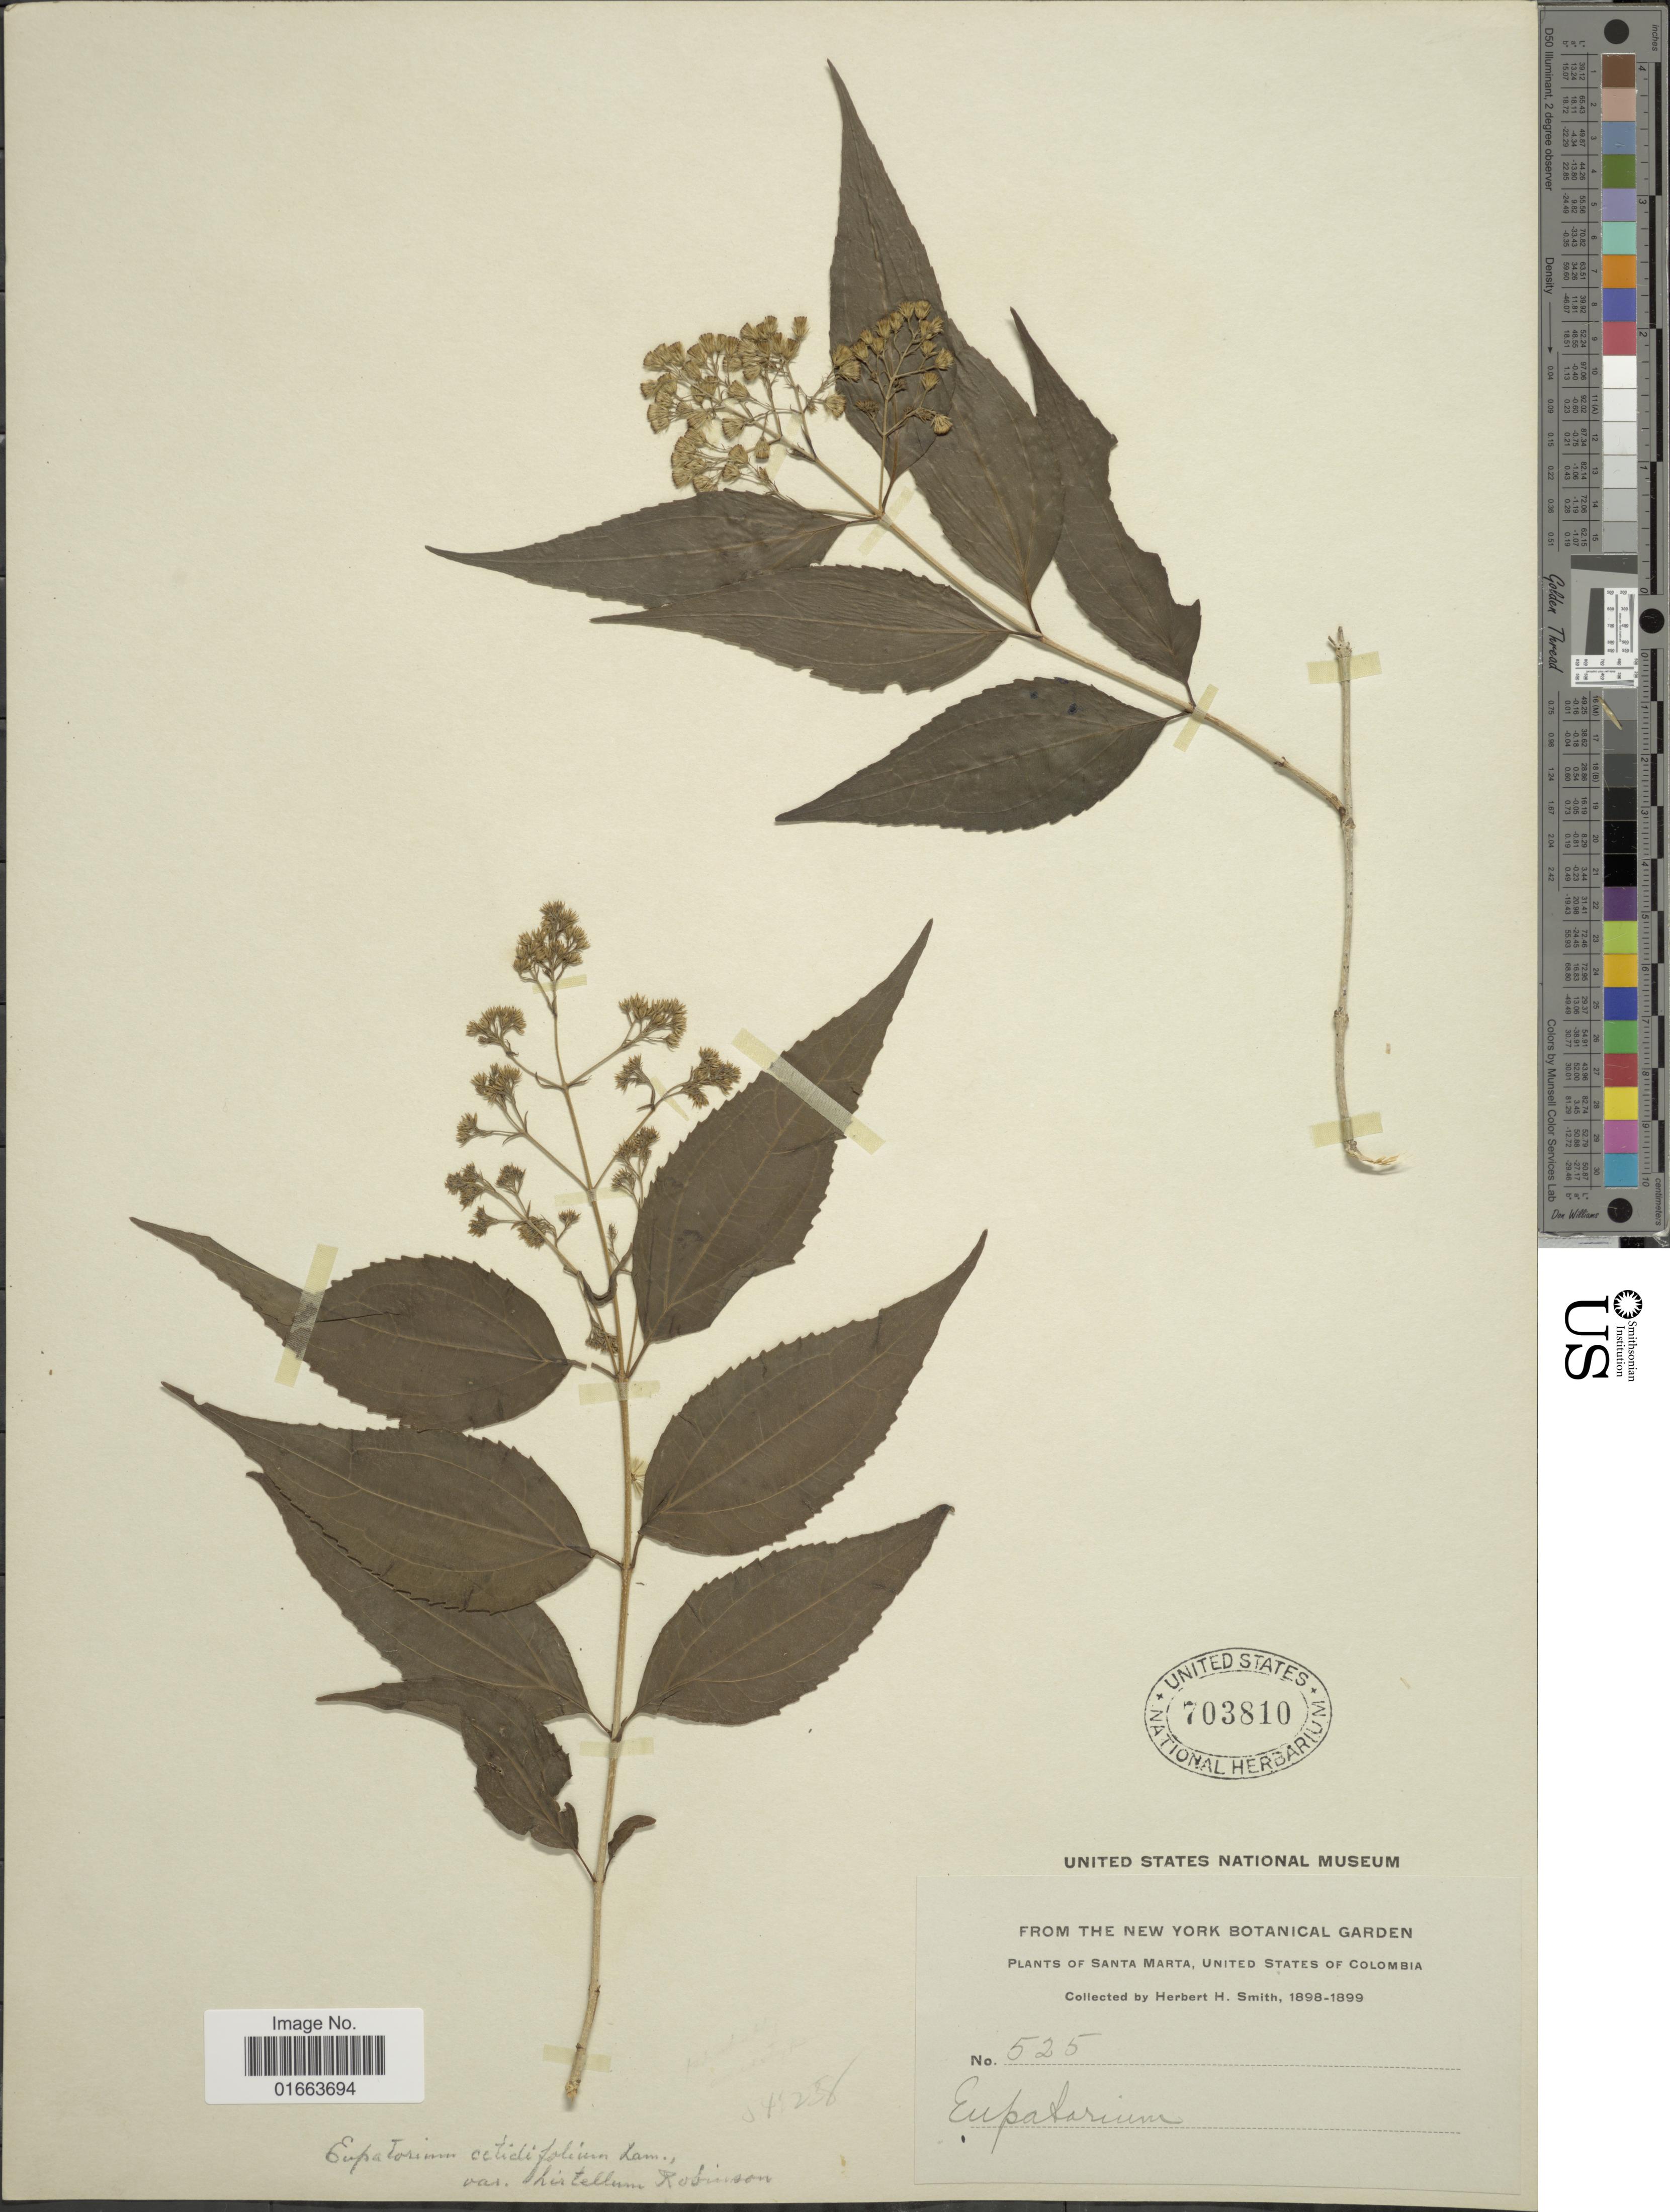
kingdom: Plantae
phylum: Tracheophyta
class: Magnoliopsida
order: Asterales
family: Asteraceae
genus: Koanophyllon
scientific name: Koanophyllon celtidifolium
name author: (Lam.) R.M. King & H. Rob.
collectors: Herbert H. Smith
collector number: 525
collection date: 1898/1899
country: Colombia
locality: Santa Marta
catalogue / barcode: US 703810